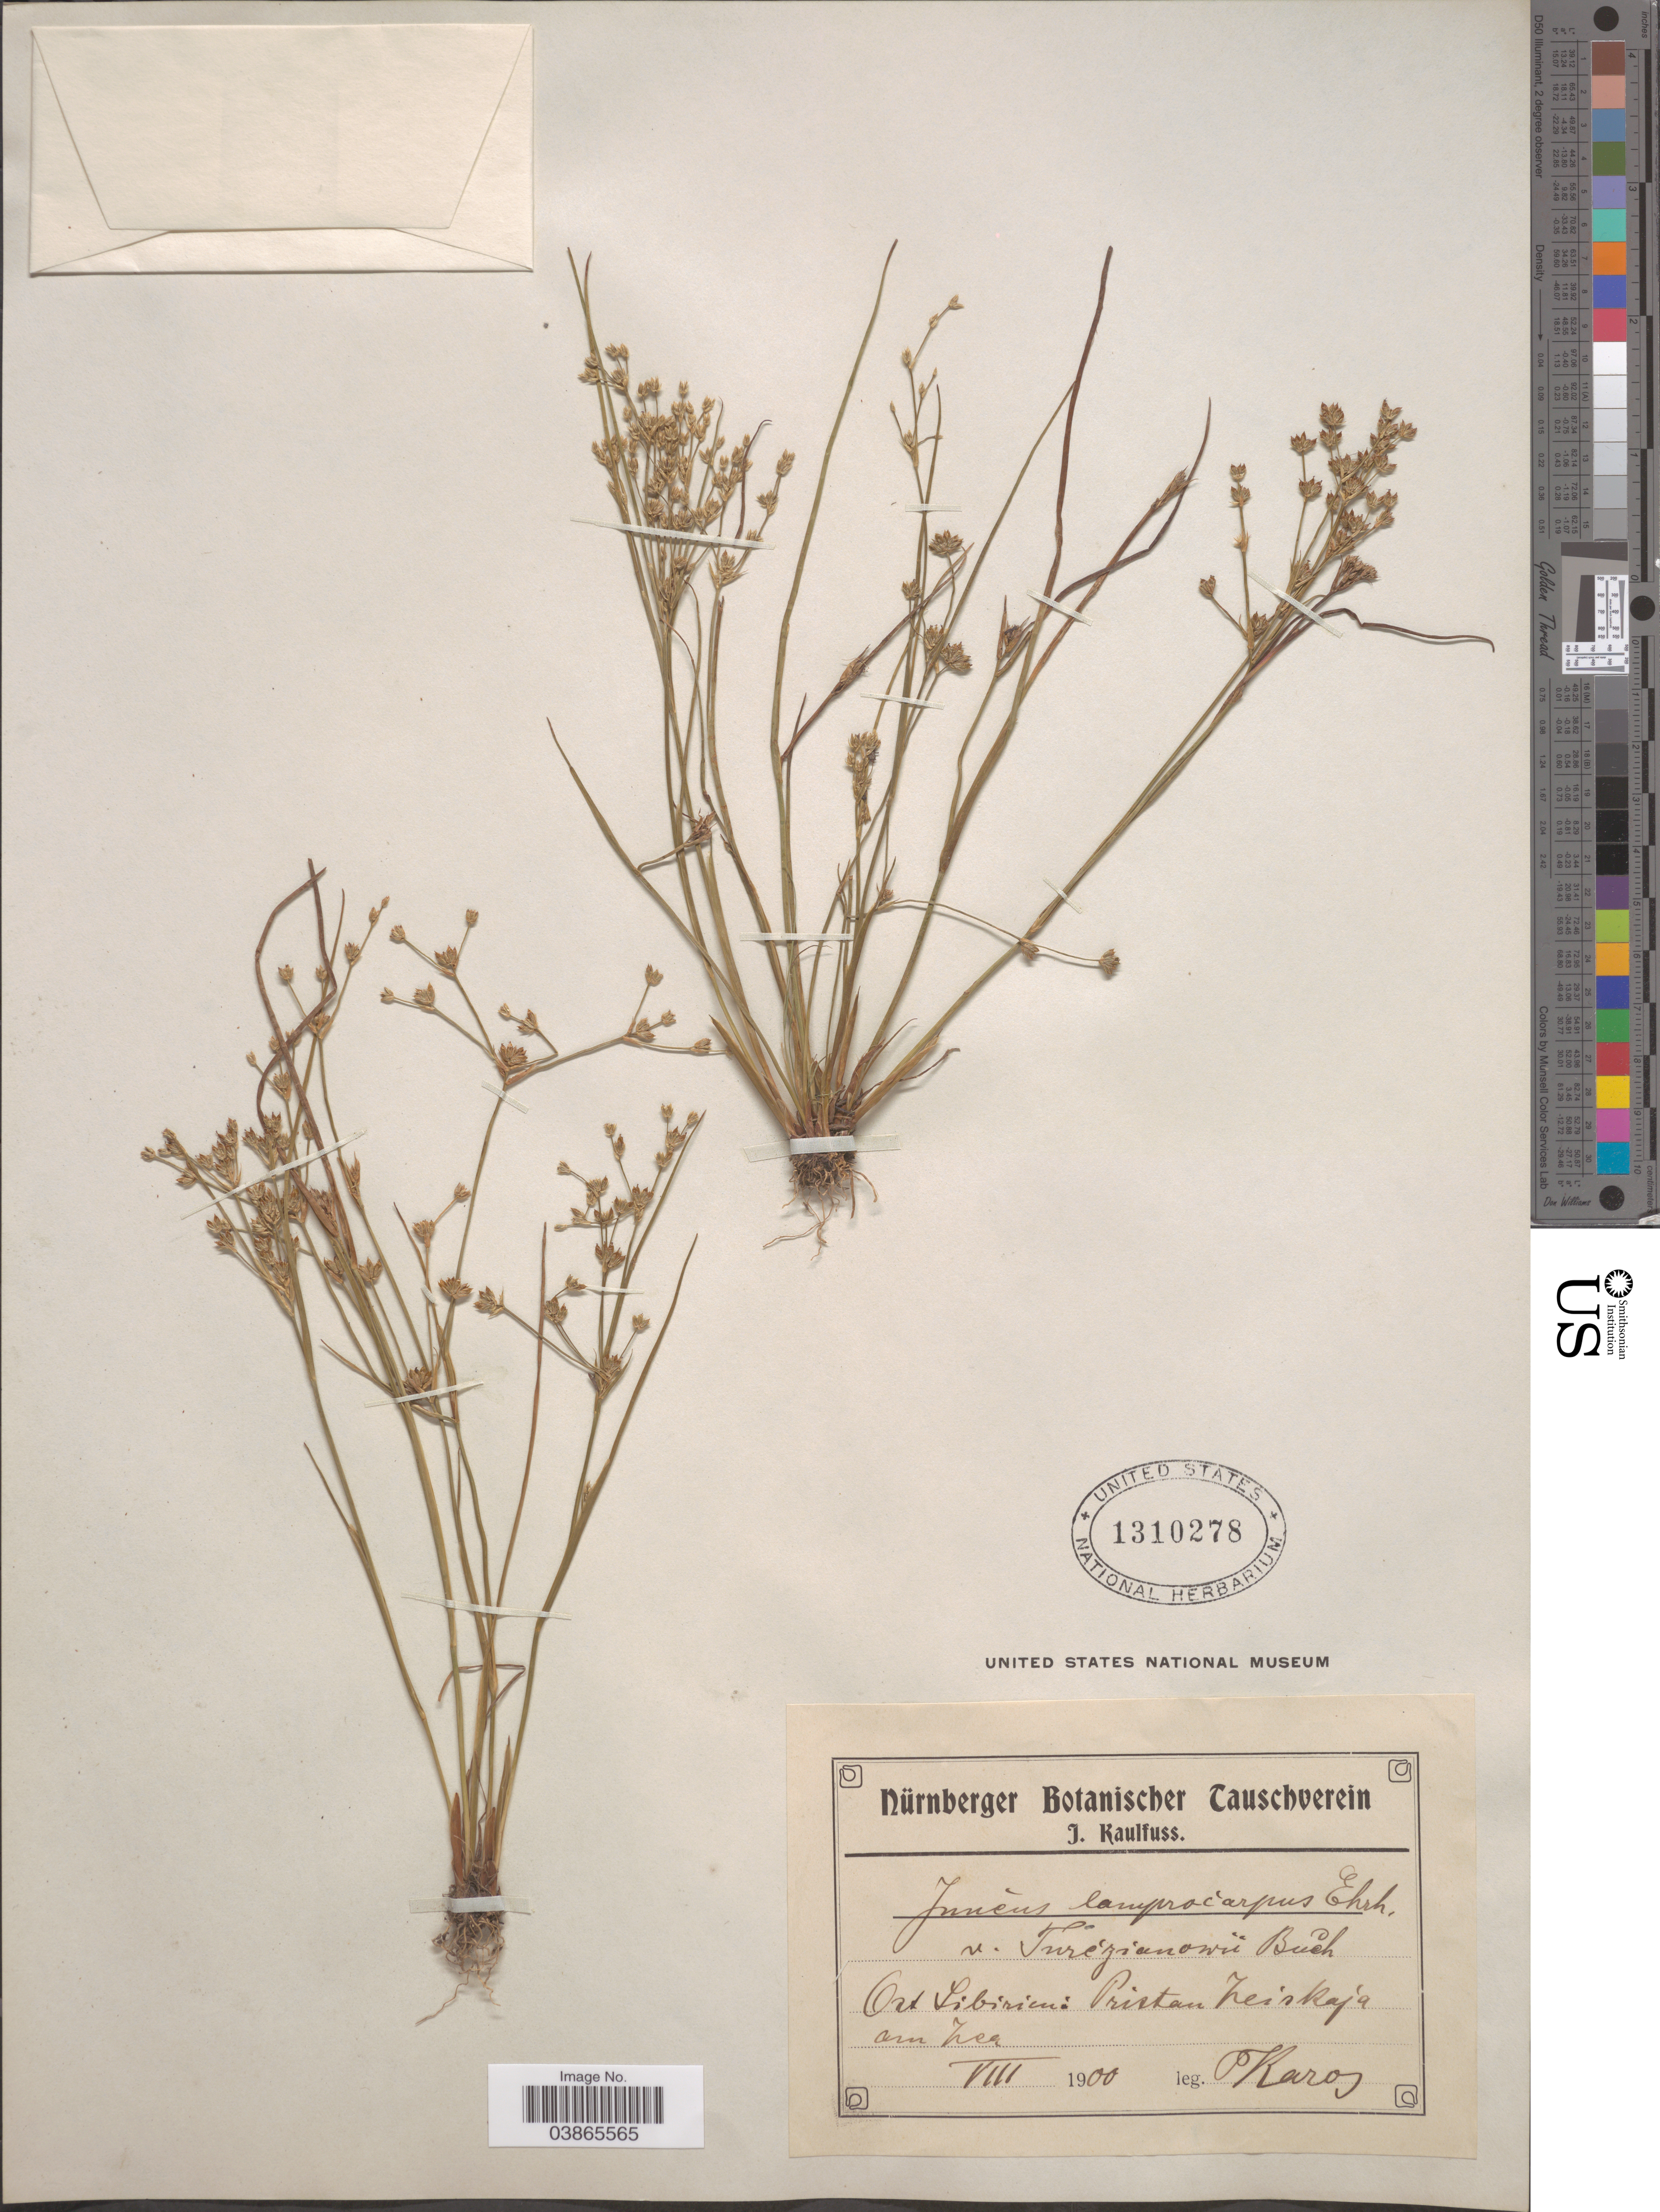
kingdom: Plantae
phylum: Tracheophyta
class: Liliopsida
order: Poales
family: Juncaceae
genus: Juncus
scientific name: Juncus lampocarpus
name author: Ehrh.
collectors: F. Karo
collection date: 1900-08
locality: Ost Libirien: Pristan Zeiskaja arm Zea. [interpreted]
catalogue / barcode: US 1310278